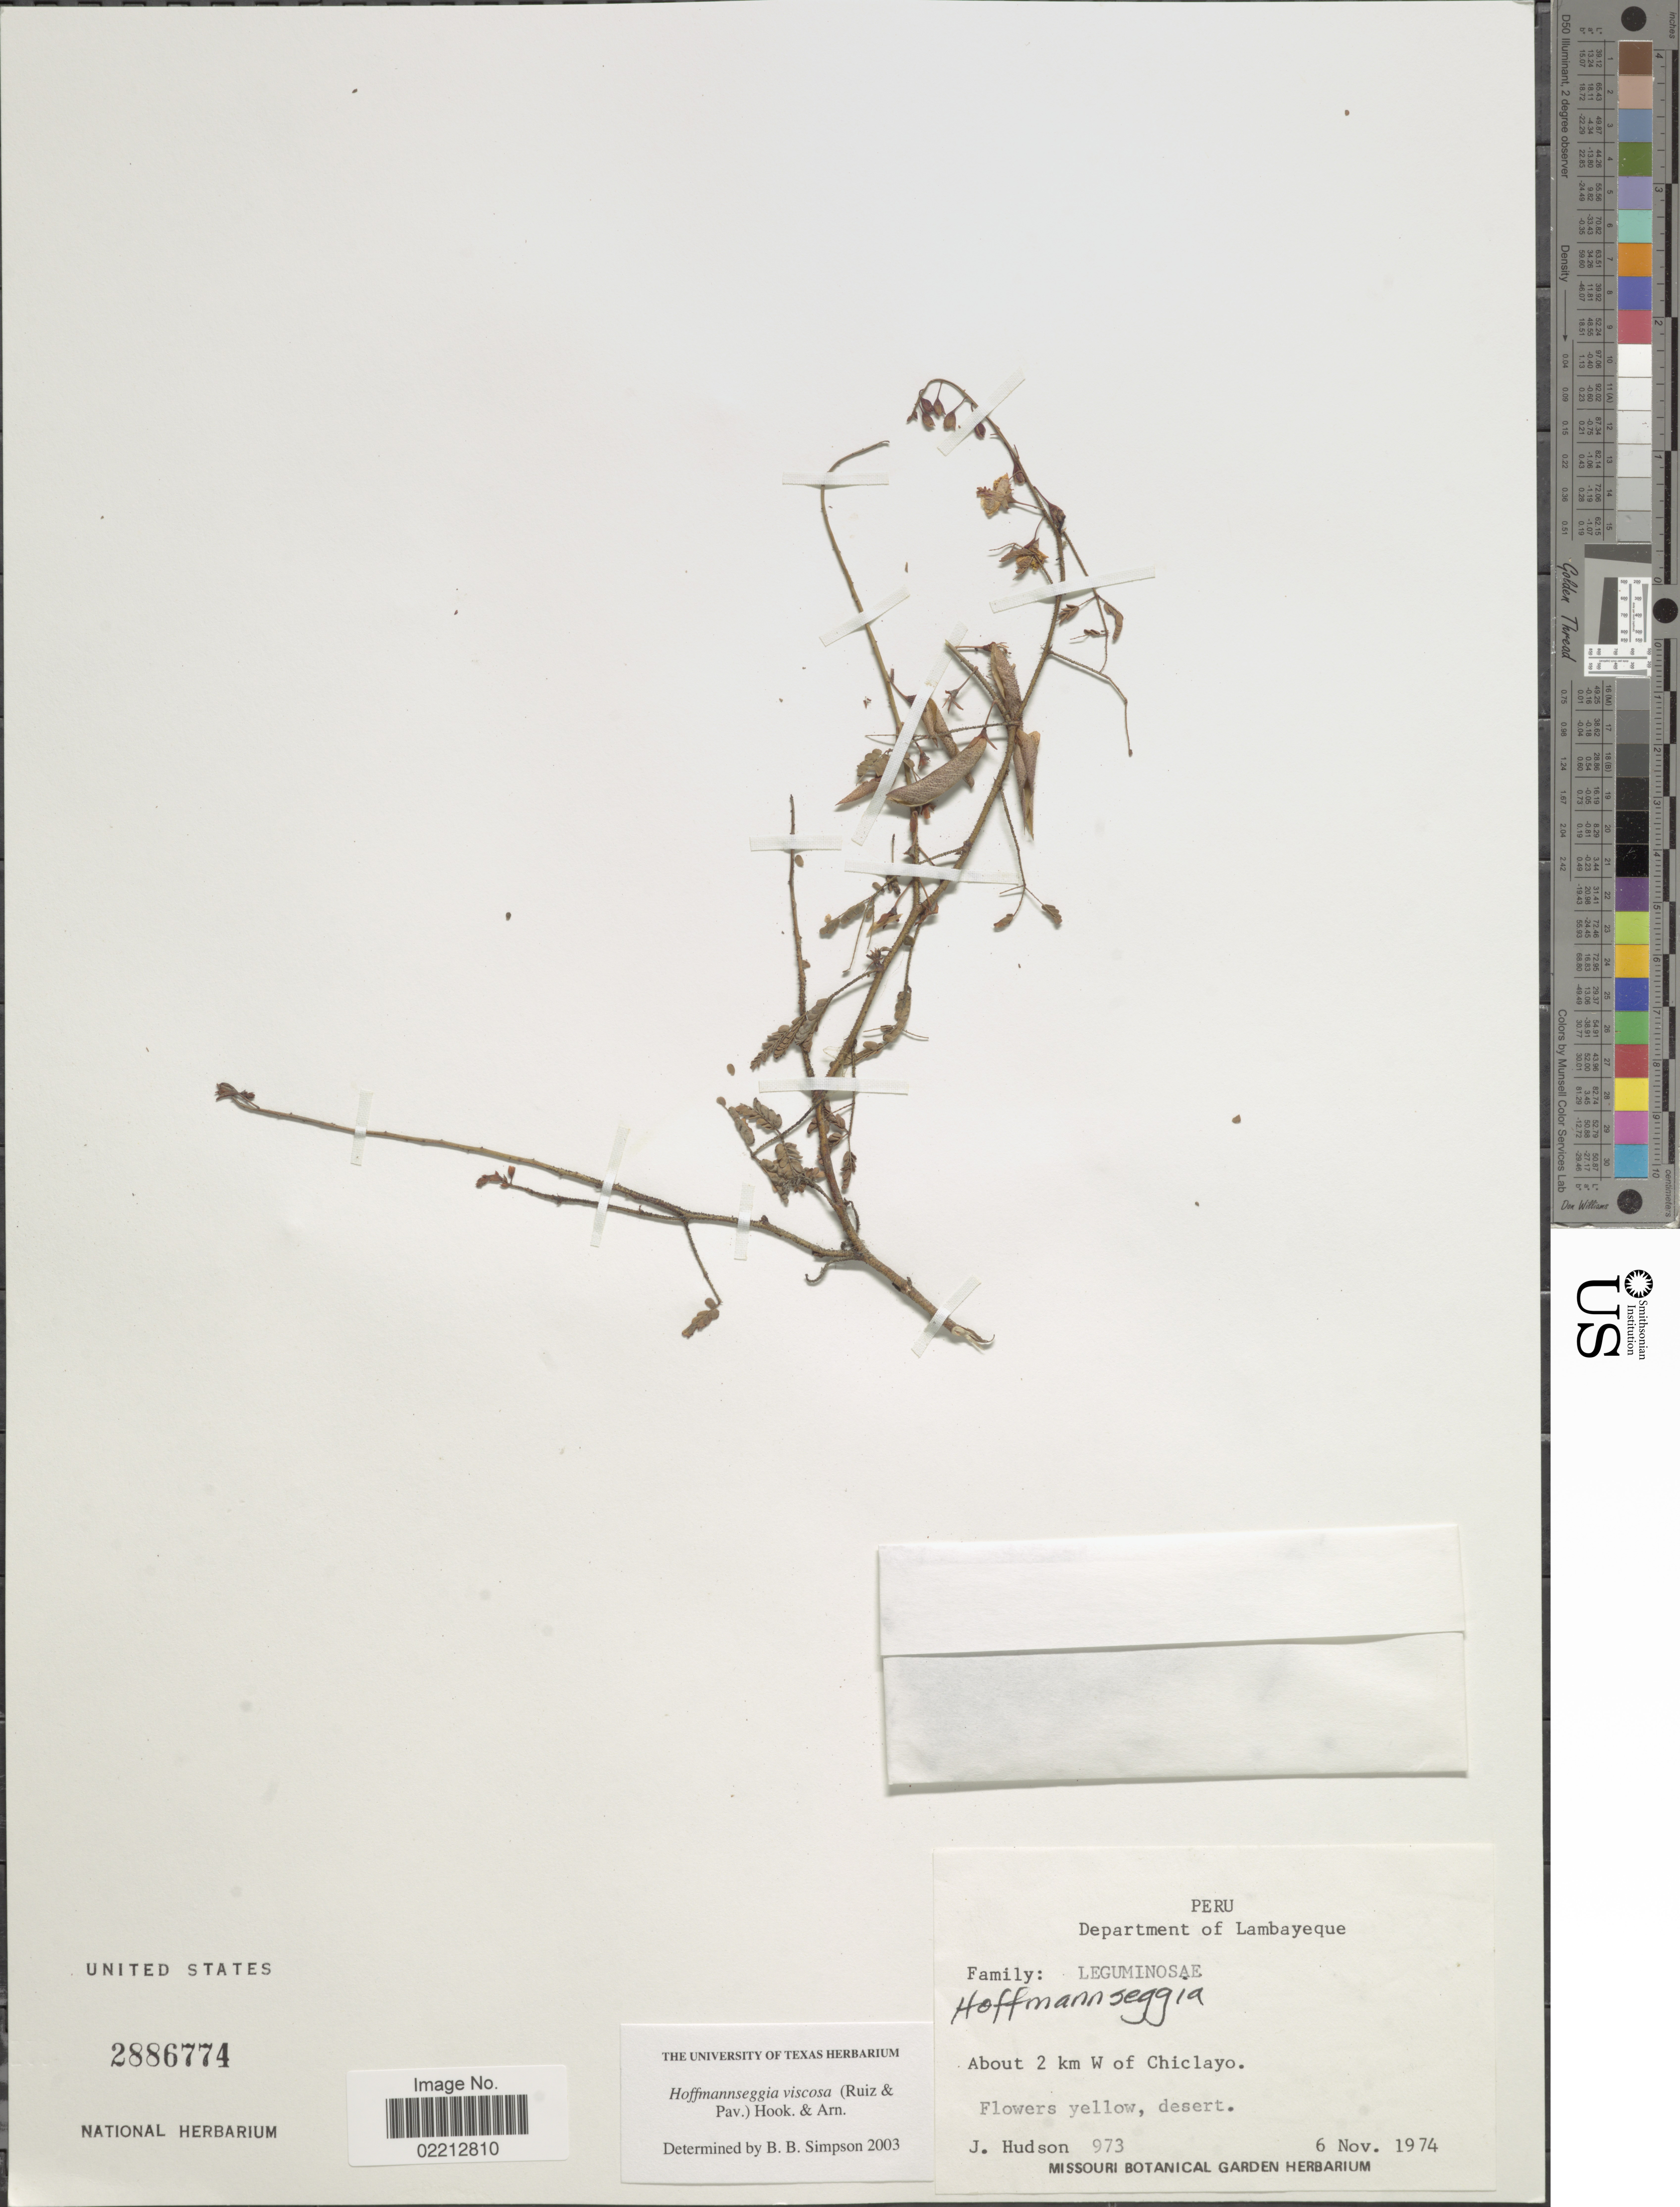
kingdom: Plantae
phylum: Tracheophyta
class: Magnoliopsida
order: Fabales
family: Fabaceae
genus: Hoffmannseggia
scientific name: Hoffmannseggia viscosa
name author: Hook. & Arn.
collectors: J. Hudson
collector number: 973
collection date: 1974-11-06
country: Peru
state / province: Lambayeque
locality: About 2 km W of Chiclayo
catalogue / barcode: US 2886774